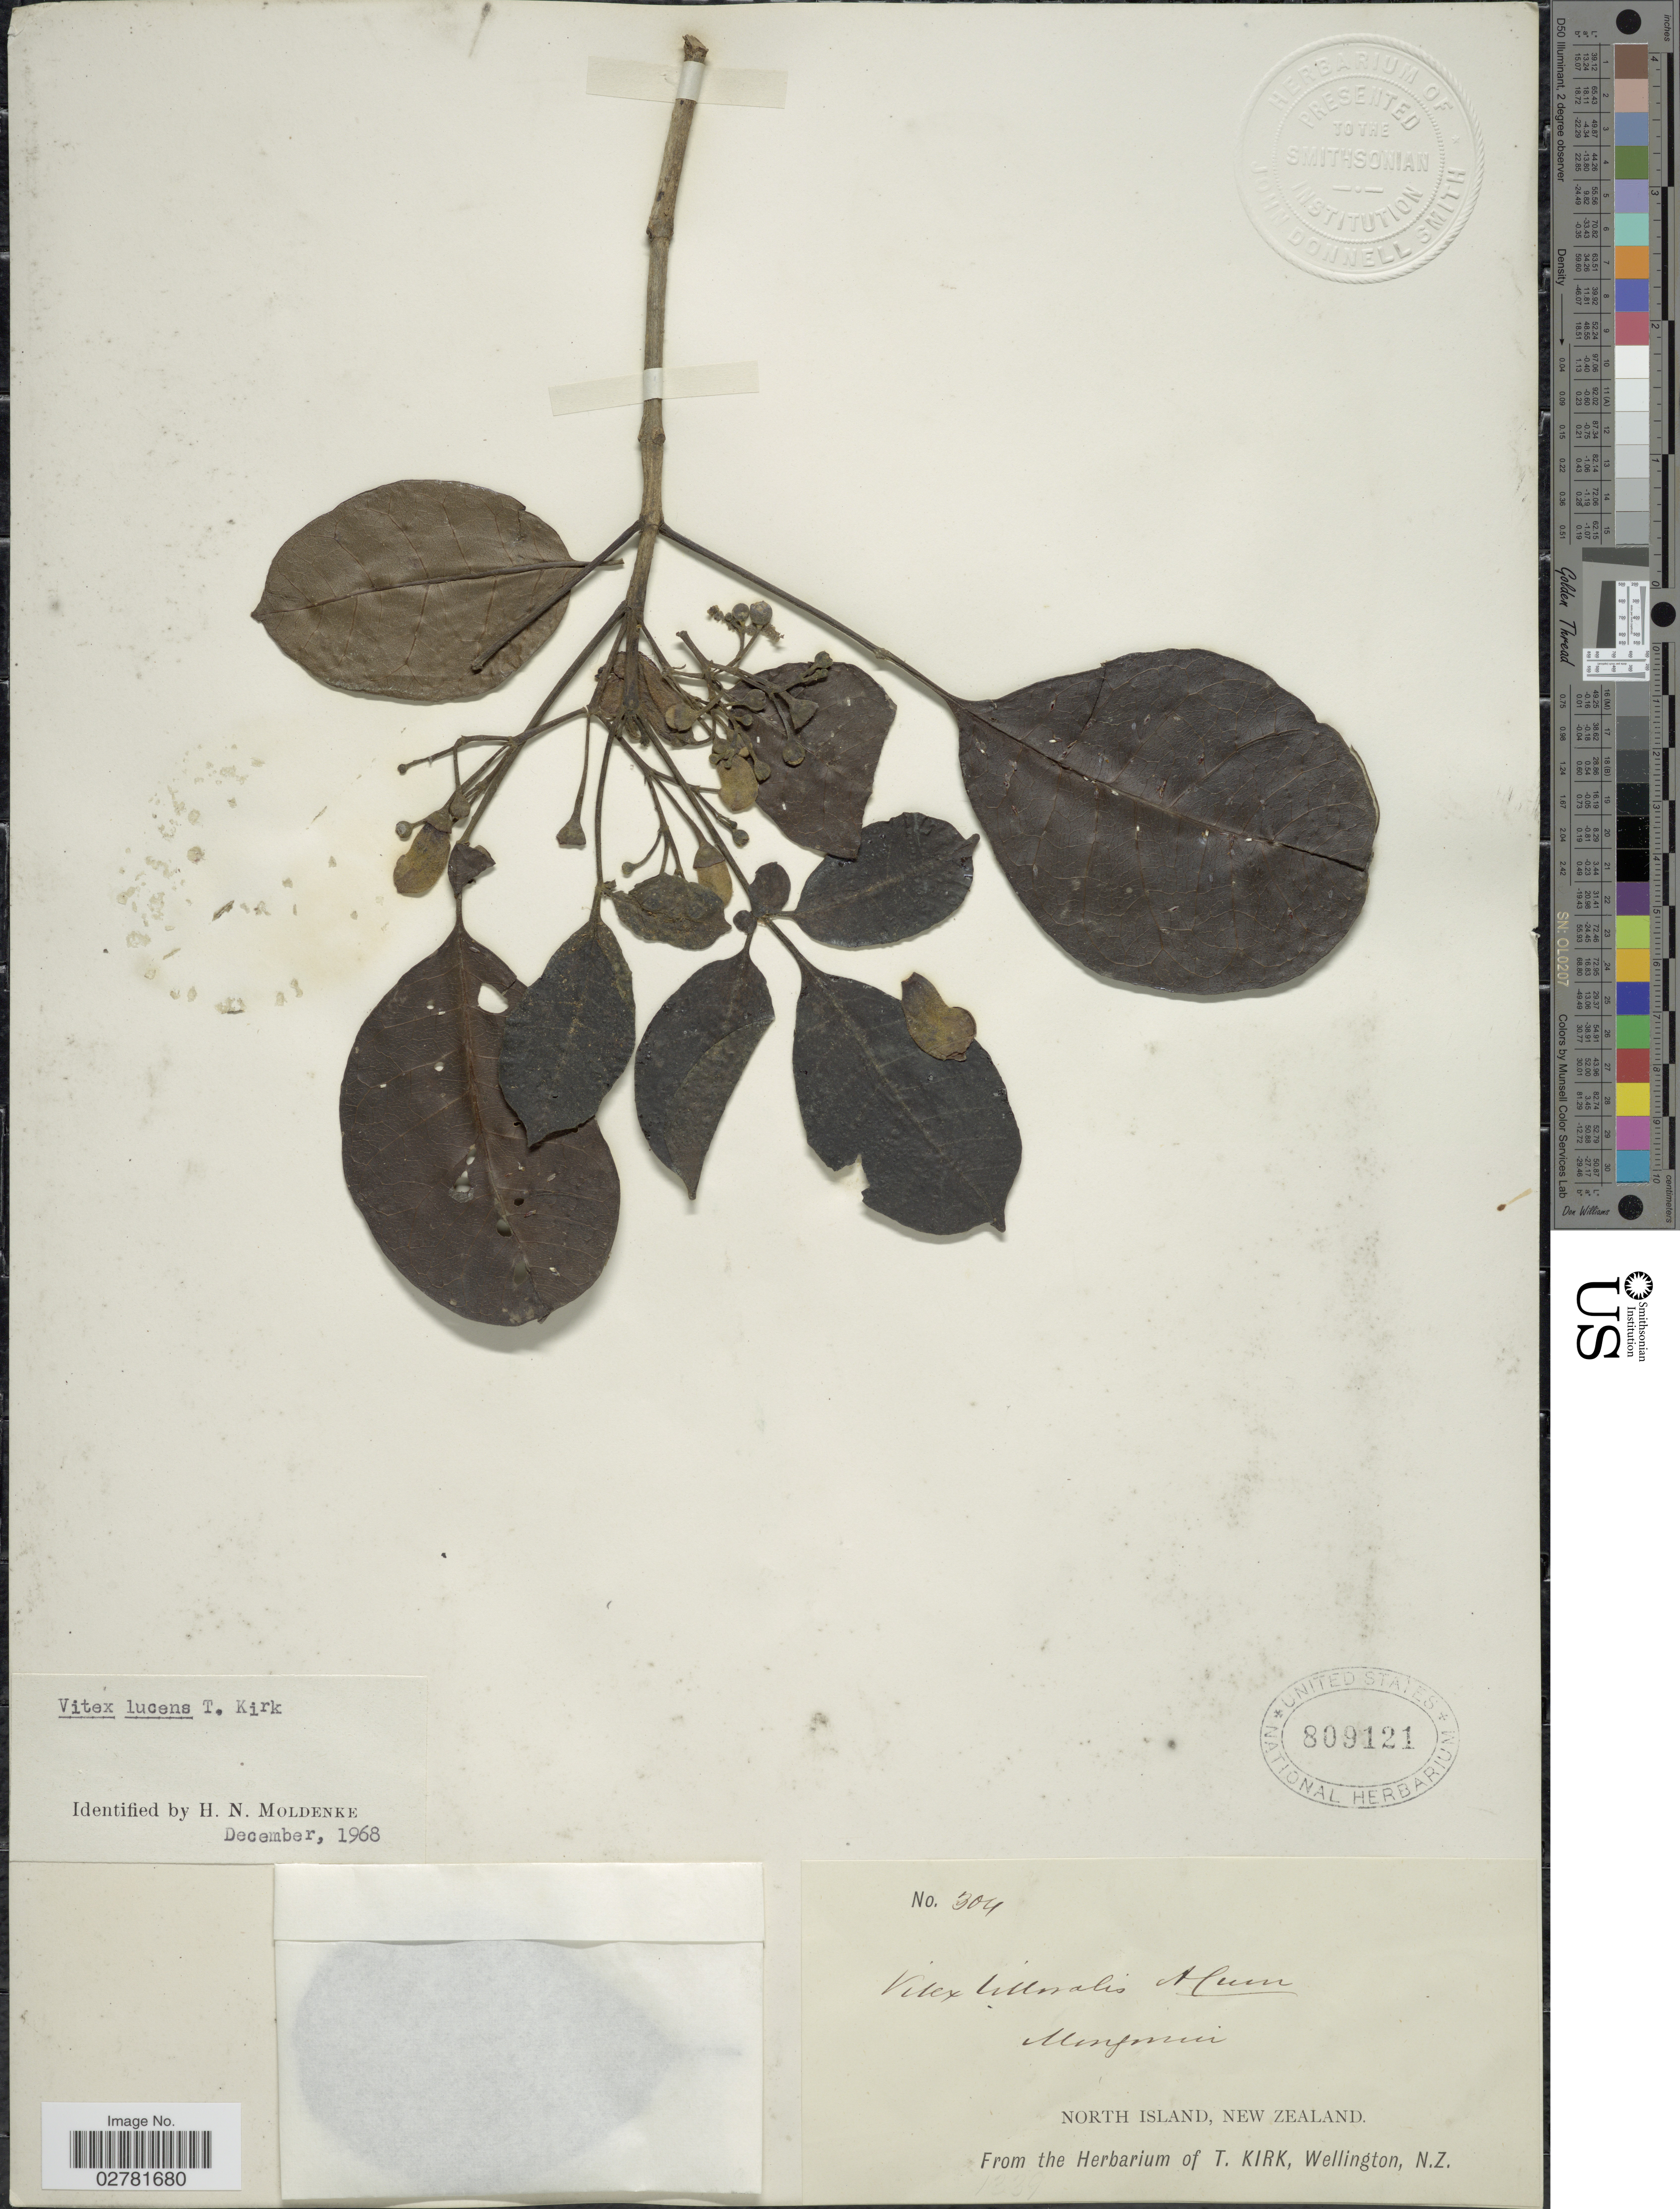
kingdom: Plantae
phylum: Tracheophyta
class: Magnoliopsida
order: Lamiales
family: Lamiaceae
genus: Vitex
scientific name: Vitex lucens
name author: Kirk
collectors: ex herb. T. Kirk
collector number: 304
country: New Zealand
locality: Manganui, North Island.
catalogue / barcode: US 809121